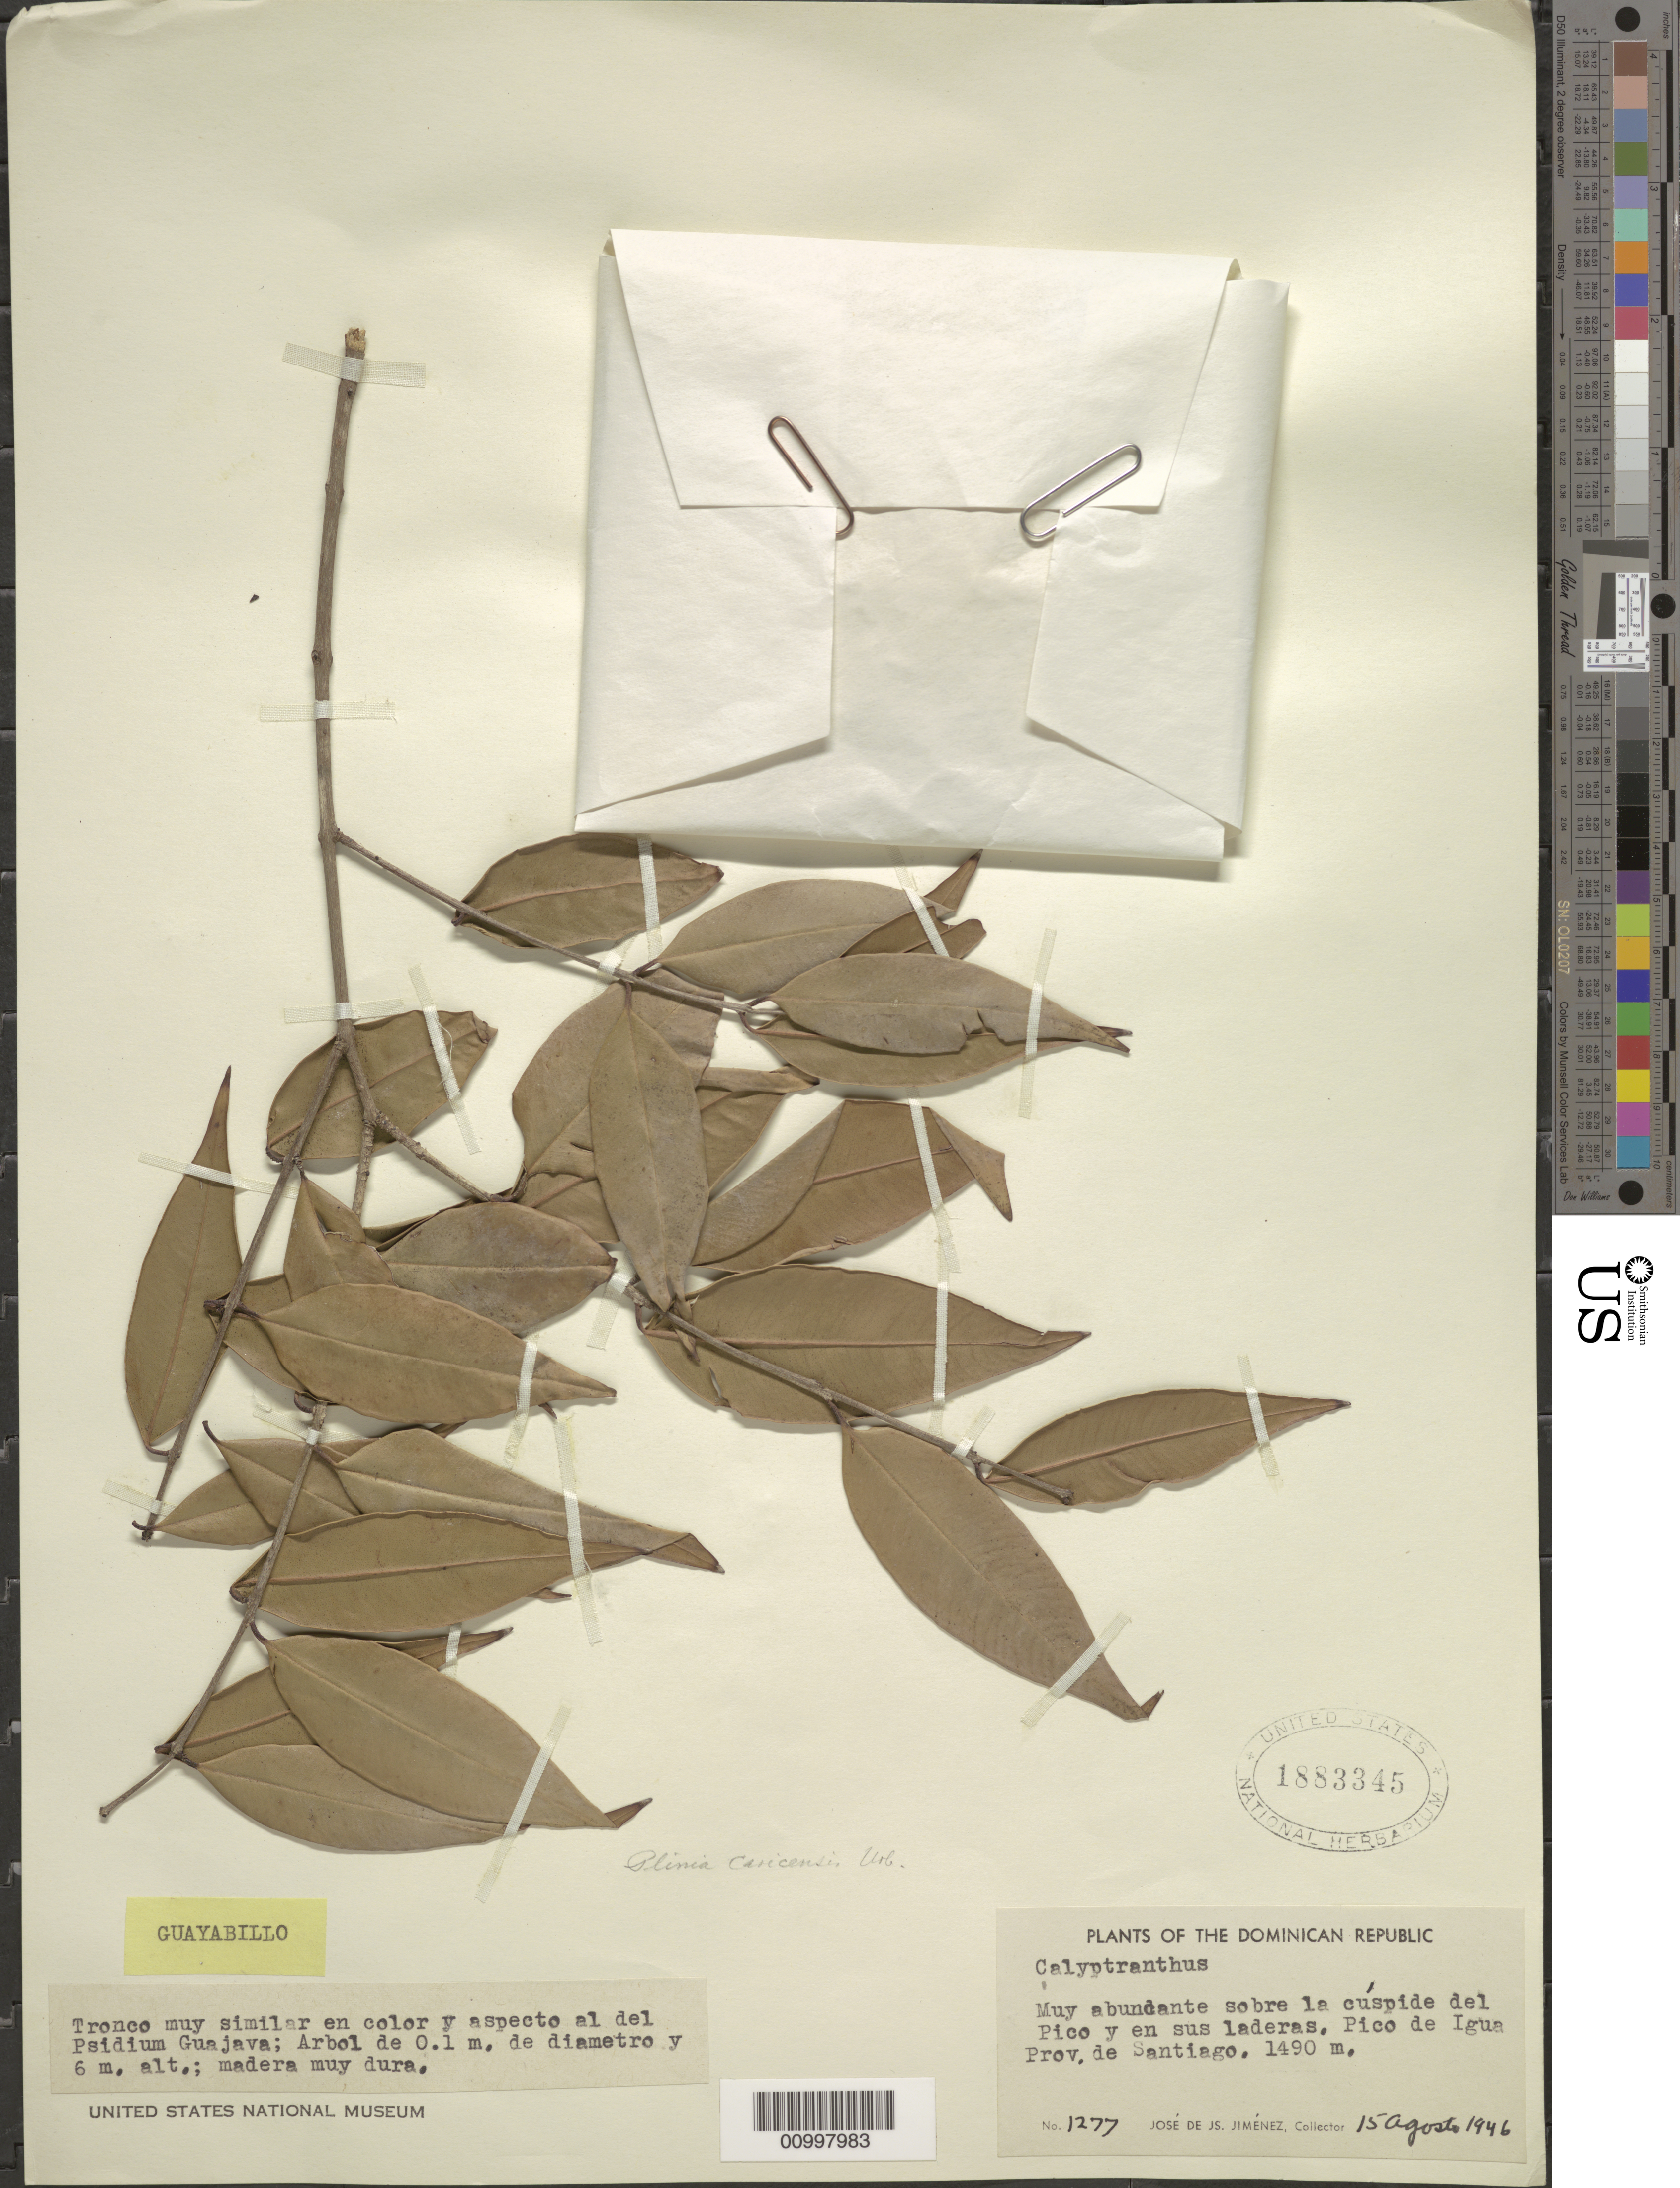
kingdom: Plantae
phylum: Tracheophyta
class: Magnoliopsida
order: Myrtales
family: Myrtaceae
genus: Plinia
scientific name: Plinia caricensis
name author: Urb.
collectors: J. J. Jiménez Almonte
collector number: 1277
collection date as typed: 15 Aug 1946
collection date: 1946-08-15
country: Dominican Republic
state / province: Santiago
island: Hispaniola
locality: Pico de Igua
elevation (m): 1490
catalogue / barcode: US 1883345